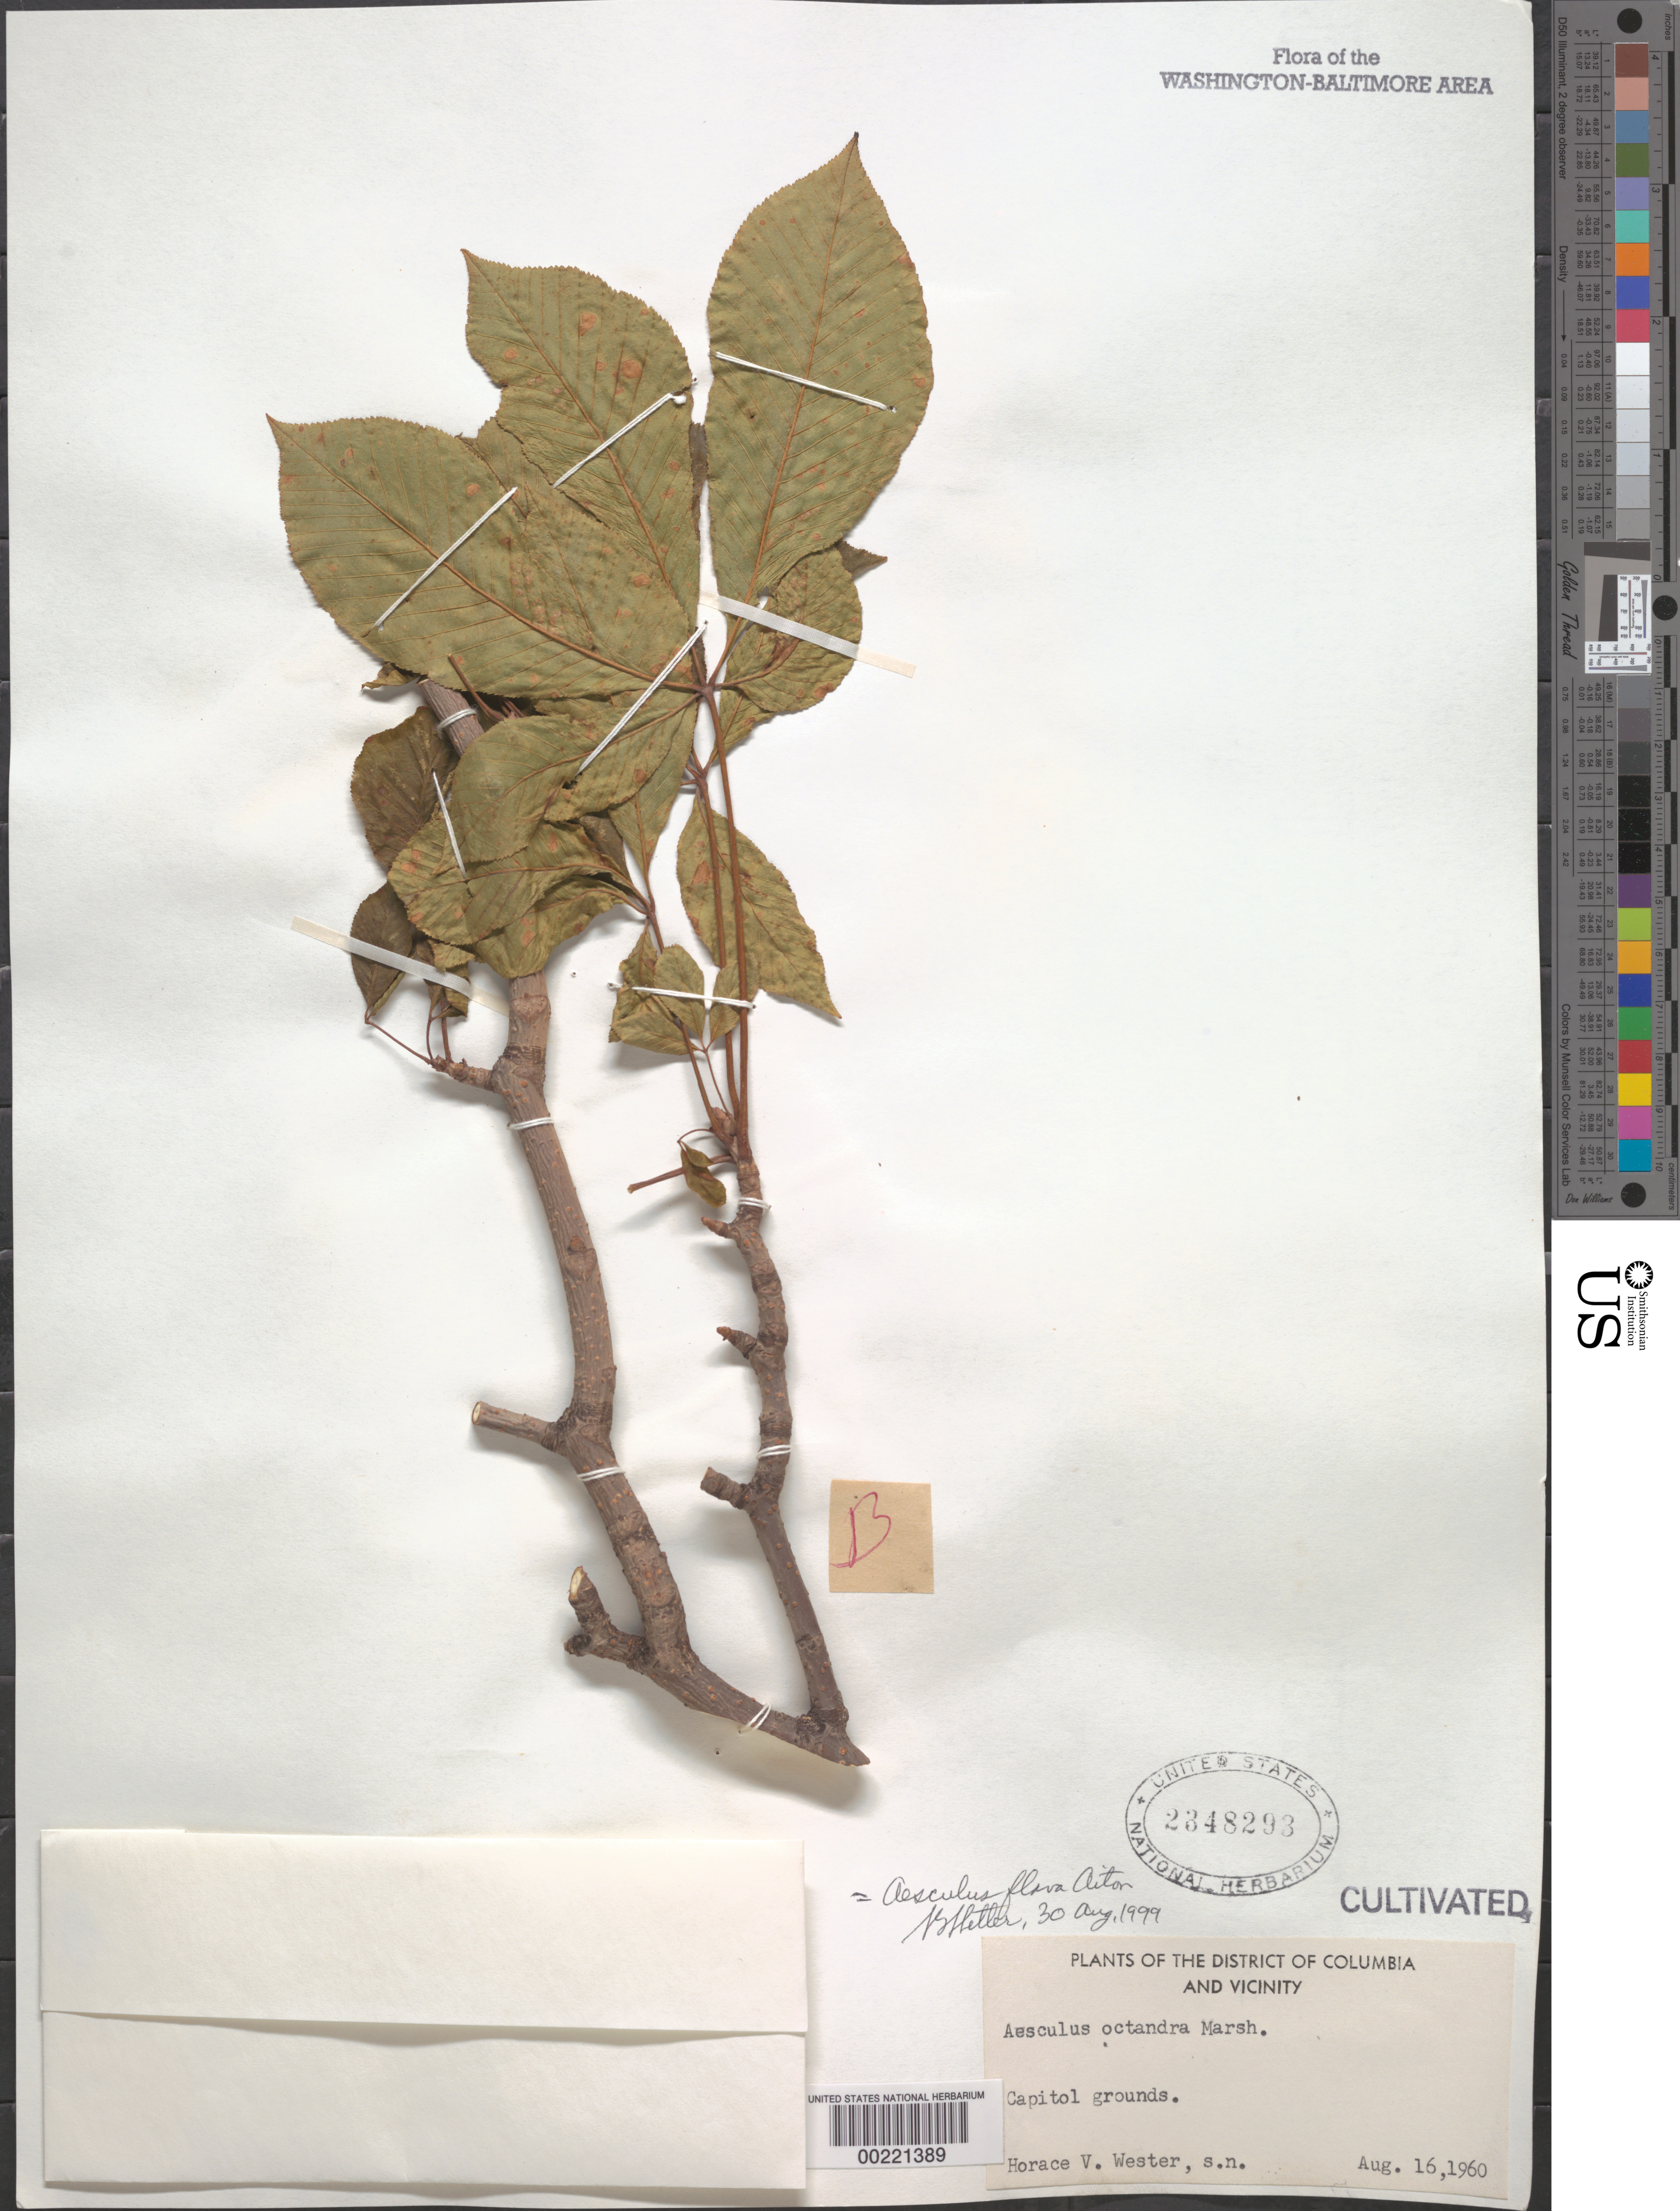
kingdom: Plantae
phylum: Tracheophyta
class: Magnoliopsida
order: Sapindales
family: Sapindaceae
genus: Aesculus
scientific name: Aesculus flava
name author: Sol.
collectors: H. V. Webster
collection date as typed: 16 Aug 1960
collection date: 1960-08-16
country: United States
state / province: District of Columbia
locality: Capitol grounds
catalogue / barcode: US 2348293